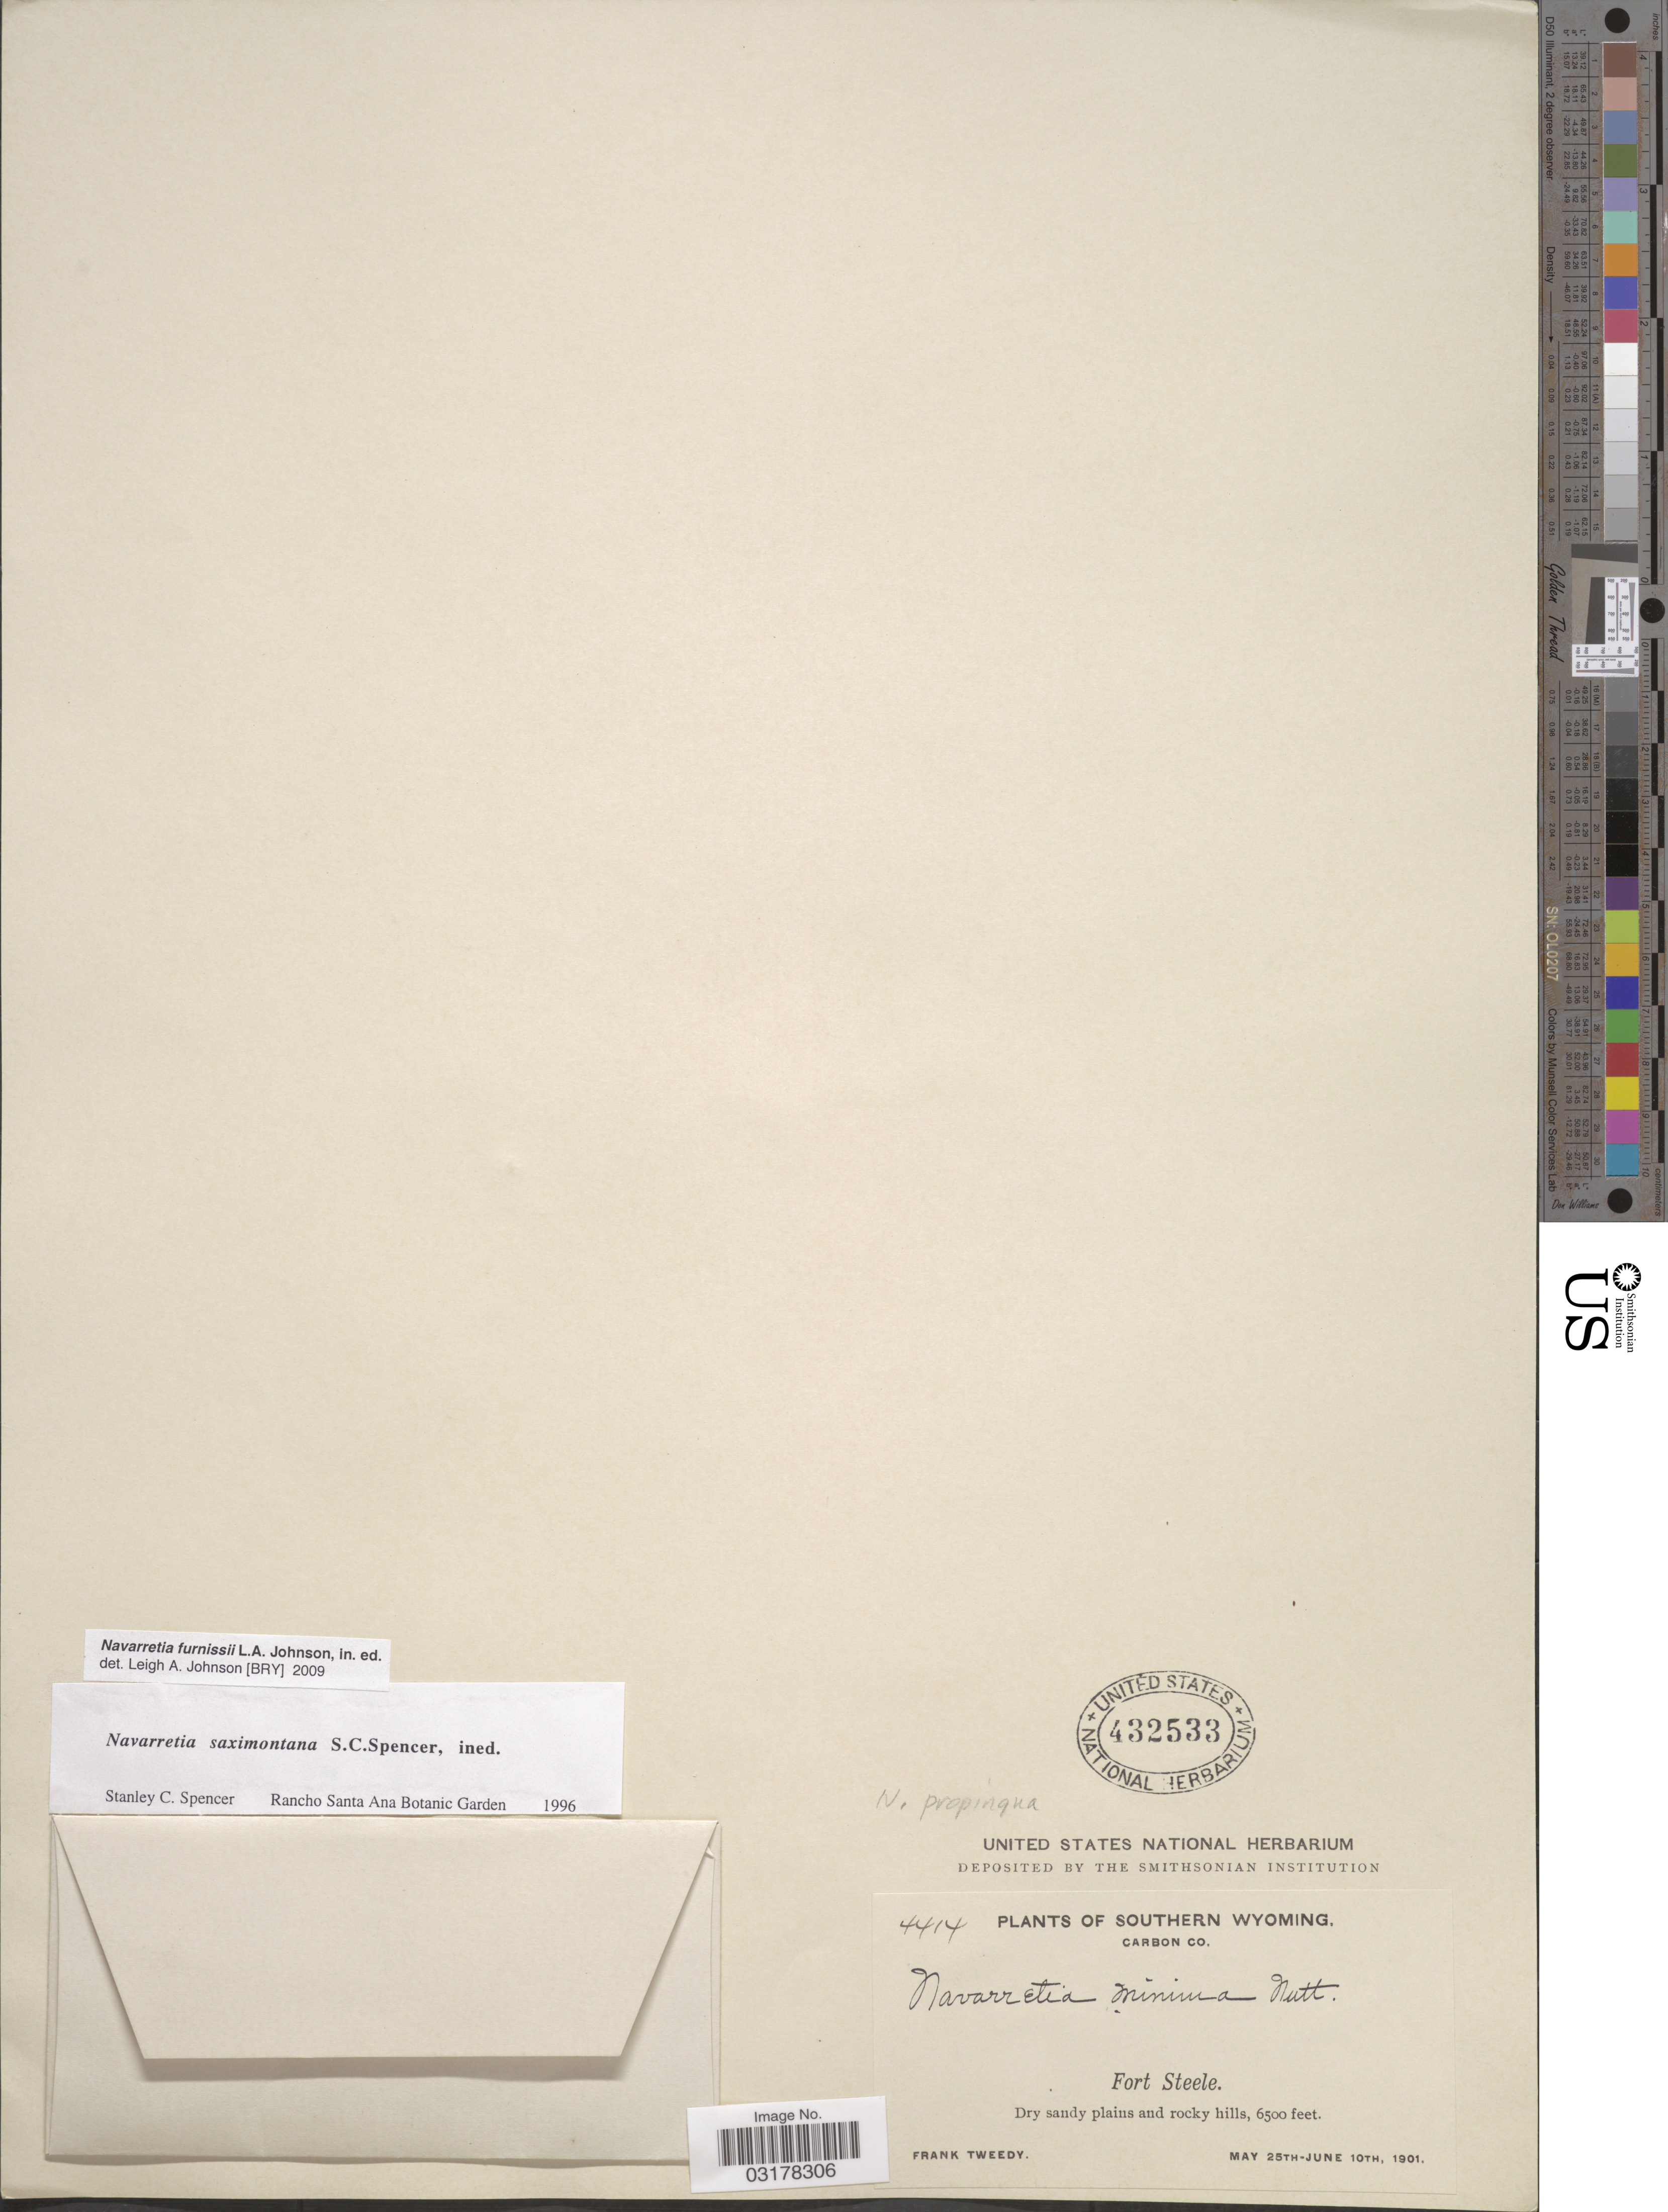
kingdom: Plantae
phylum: Tracheophyta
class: Magnoliopsida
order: Ericales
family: Polemoniaceae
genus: Navarretia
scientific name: Navarretia saximontana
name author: S.C. Spencer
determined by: Spencer, S. C.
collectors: F. Tweedy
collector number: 4414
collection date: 1901-05-25/1901-06-10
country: United States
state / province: Wyoming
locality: Southern Wyoming, Carbon Co. Fort Steele.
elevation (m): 1981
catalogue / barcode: US 432533